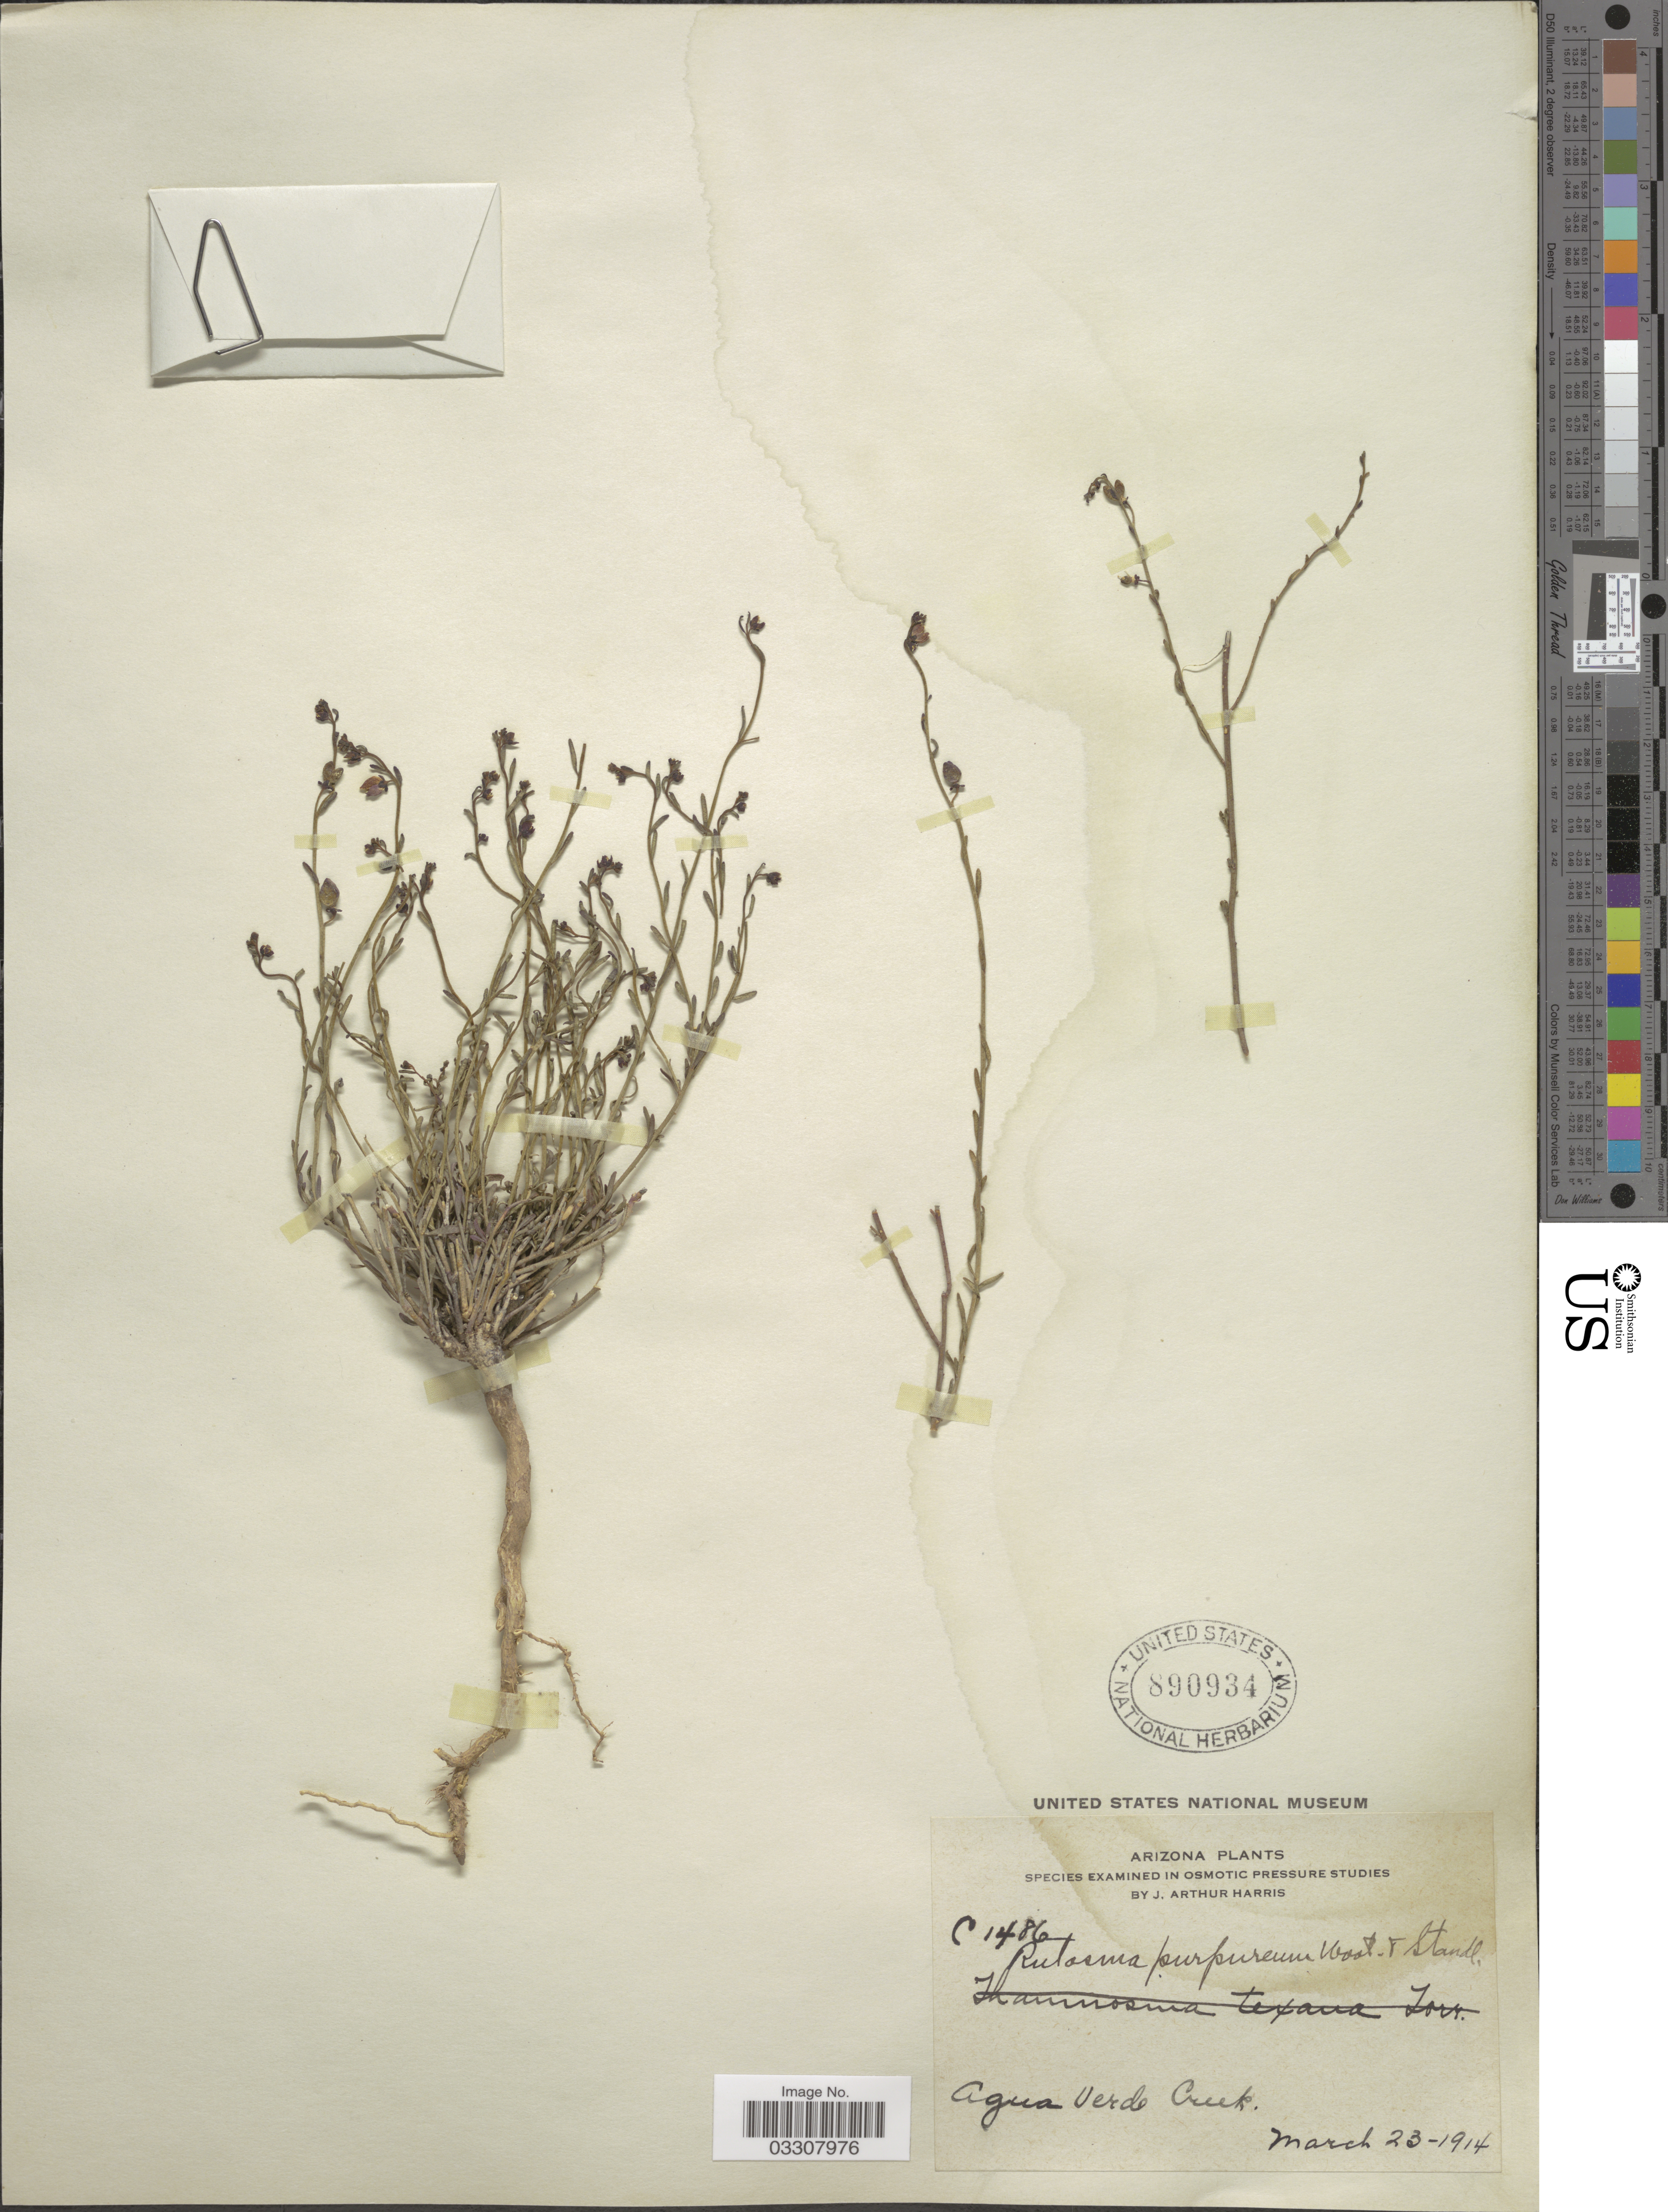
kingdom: Plantae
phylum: Tracheophyta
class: Magnoliopsida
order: Sapindales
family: Rutaceae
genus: Thamnosma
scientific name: Thamnosma texana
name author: (A. Gray) Torr.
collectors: J. A. Harris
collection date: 1914-03-23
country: United States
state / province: Arizona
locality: Agua Verde Creek.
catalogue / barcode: US 890934